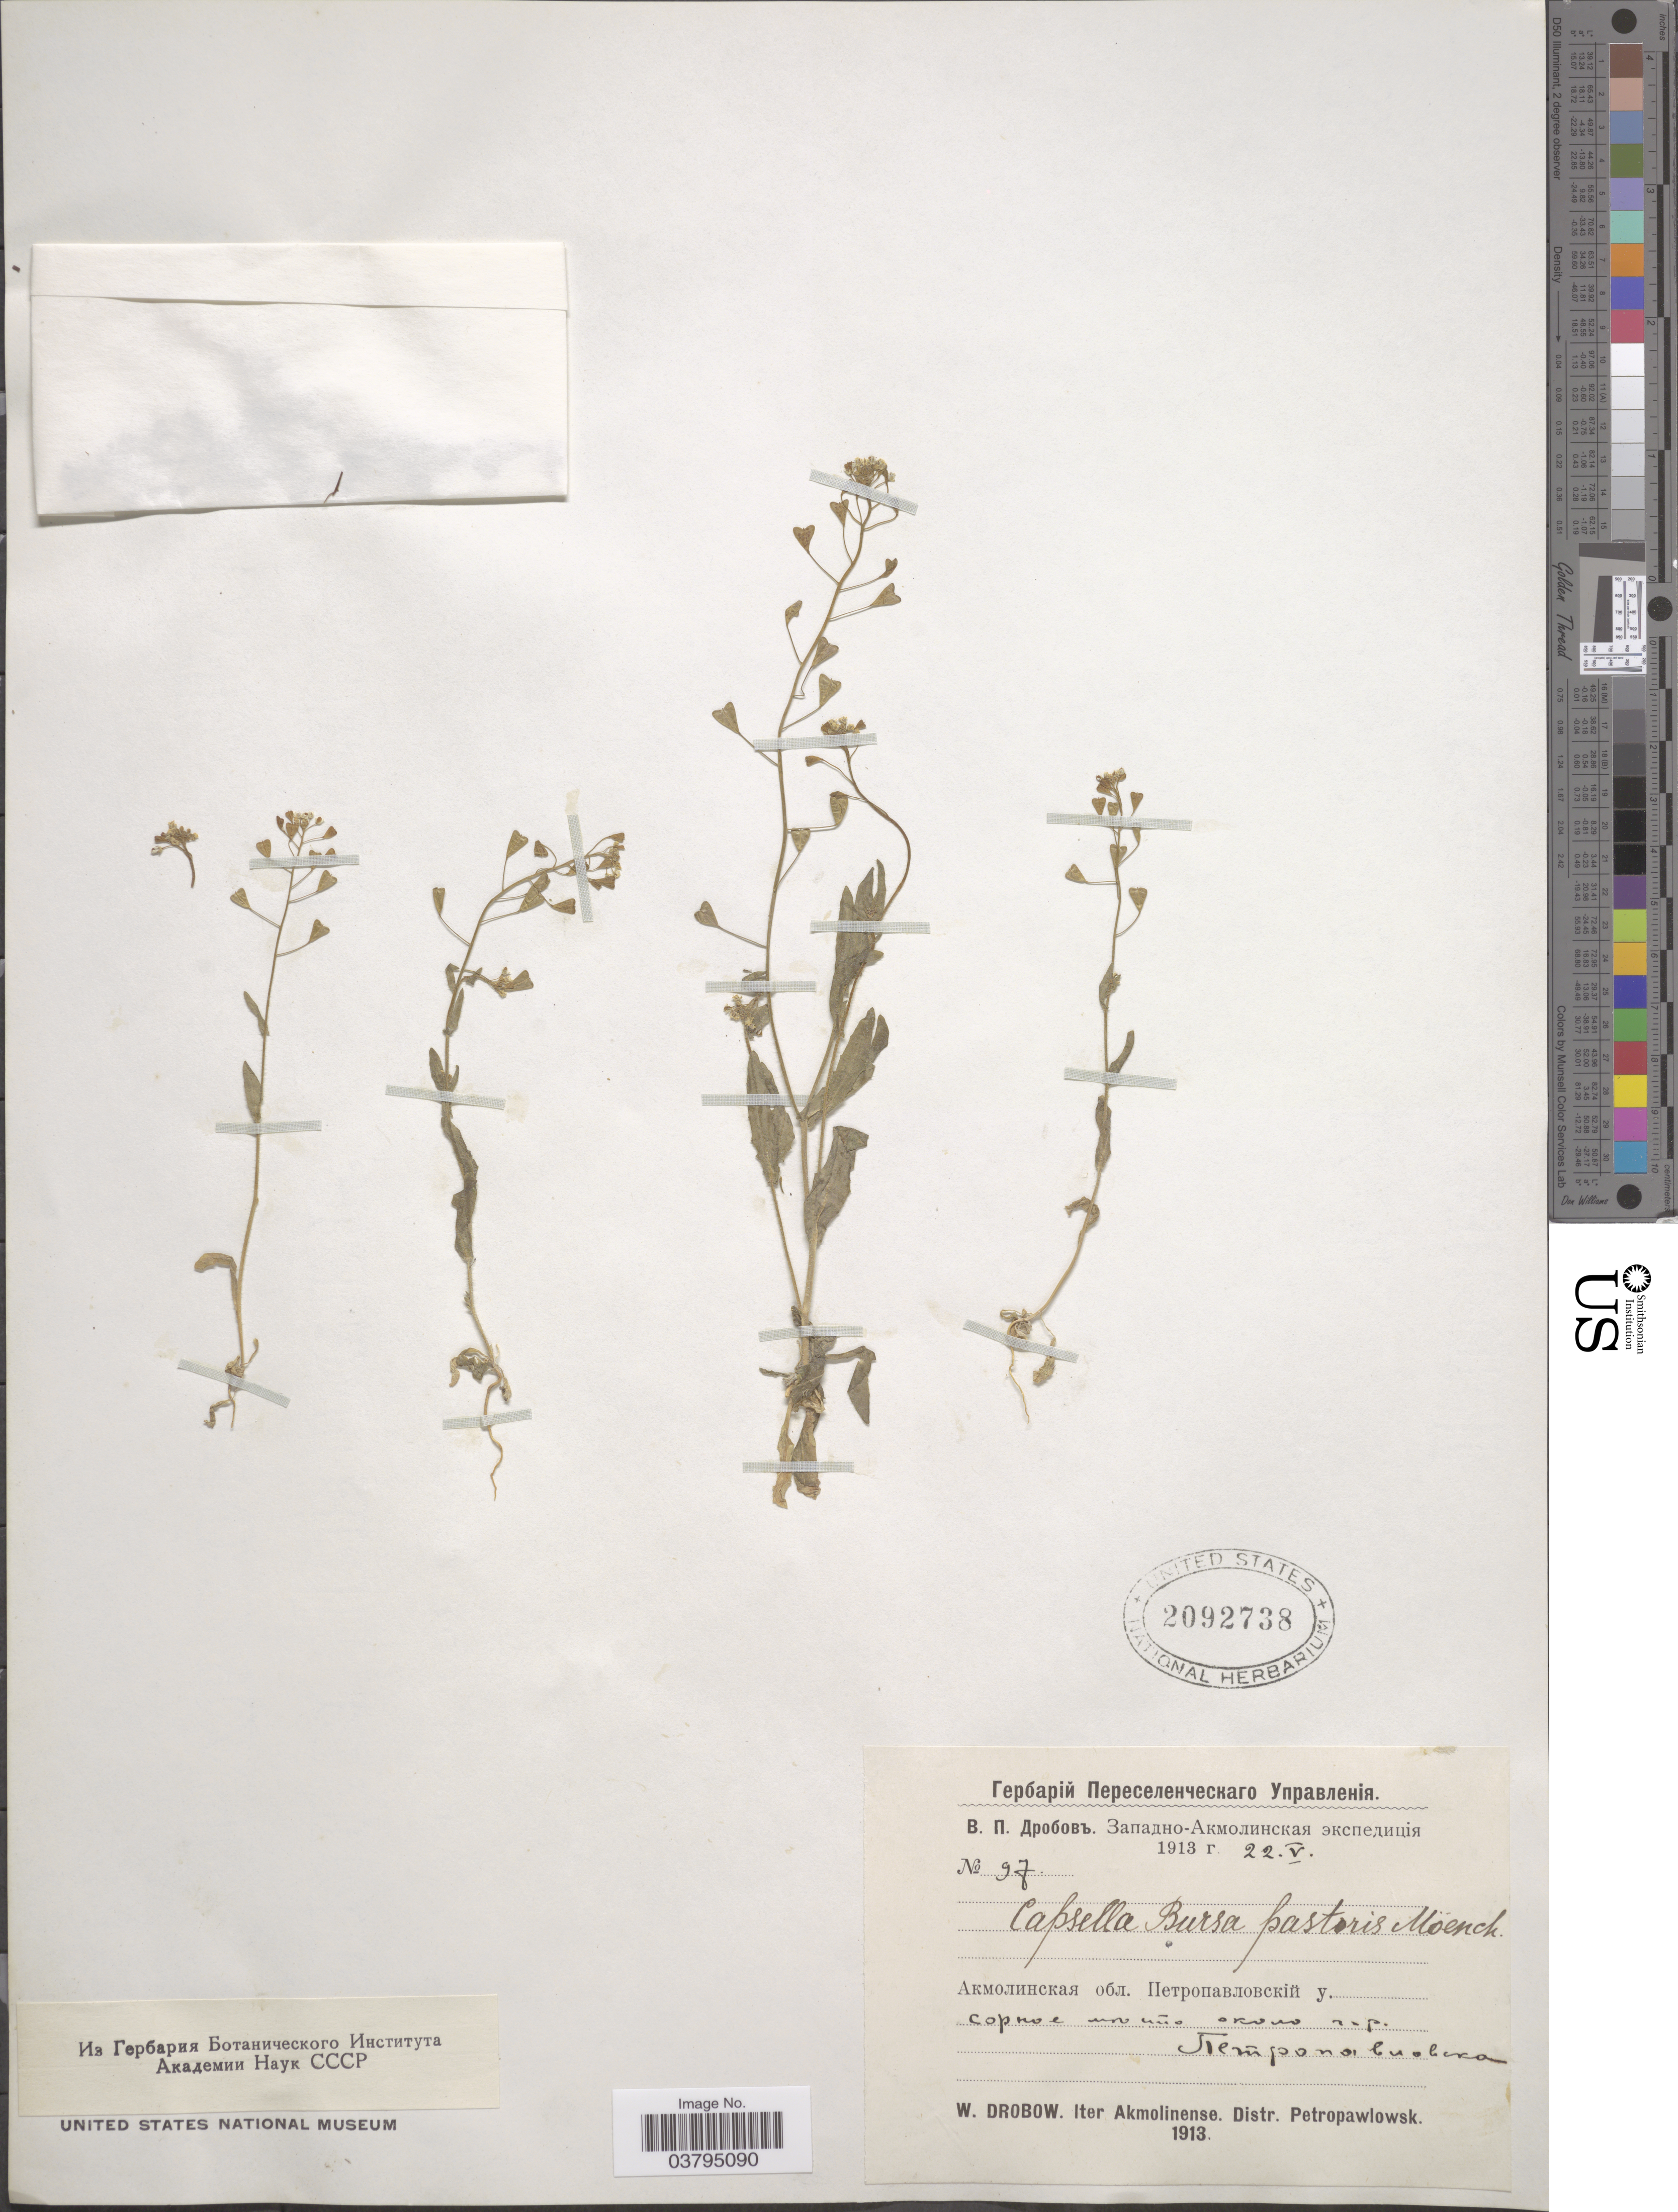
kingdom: Plantae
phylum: Tracheophyta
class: Magnoliopsida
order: Brassicales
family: Brassicaceae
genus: Capsella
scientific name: Capsella bursa-pastoris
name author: (L.) Medik.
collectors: W. Drobow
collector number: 97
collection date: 1913-05-22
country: Russian Federation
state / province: Kamchatka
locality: Iter Akmolinense. Distr. Petropawlowsk.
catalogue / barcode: US 2092738